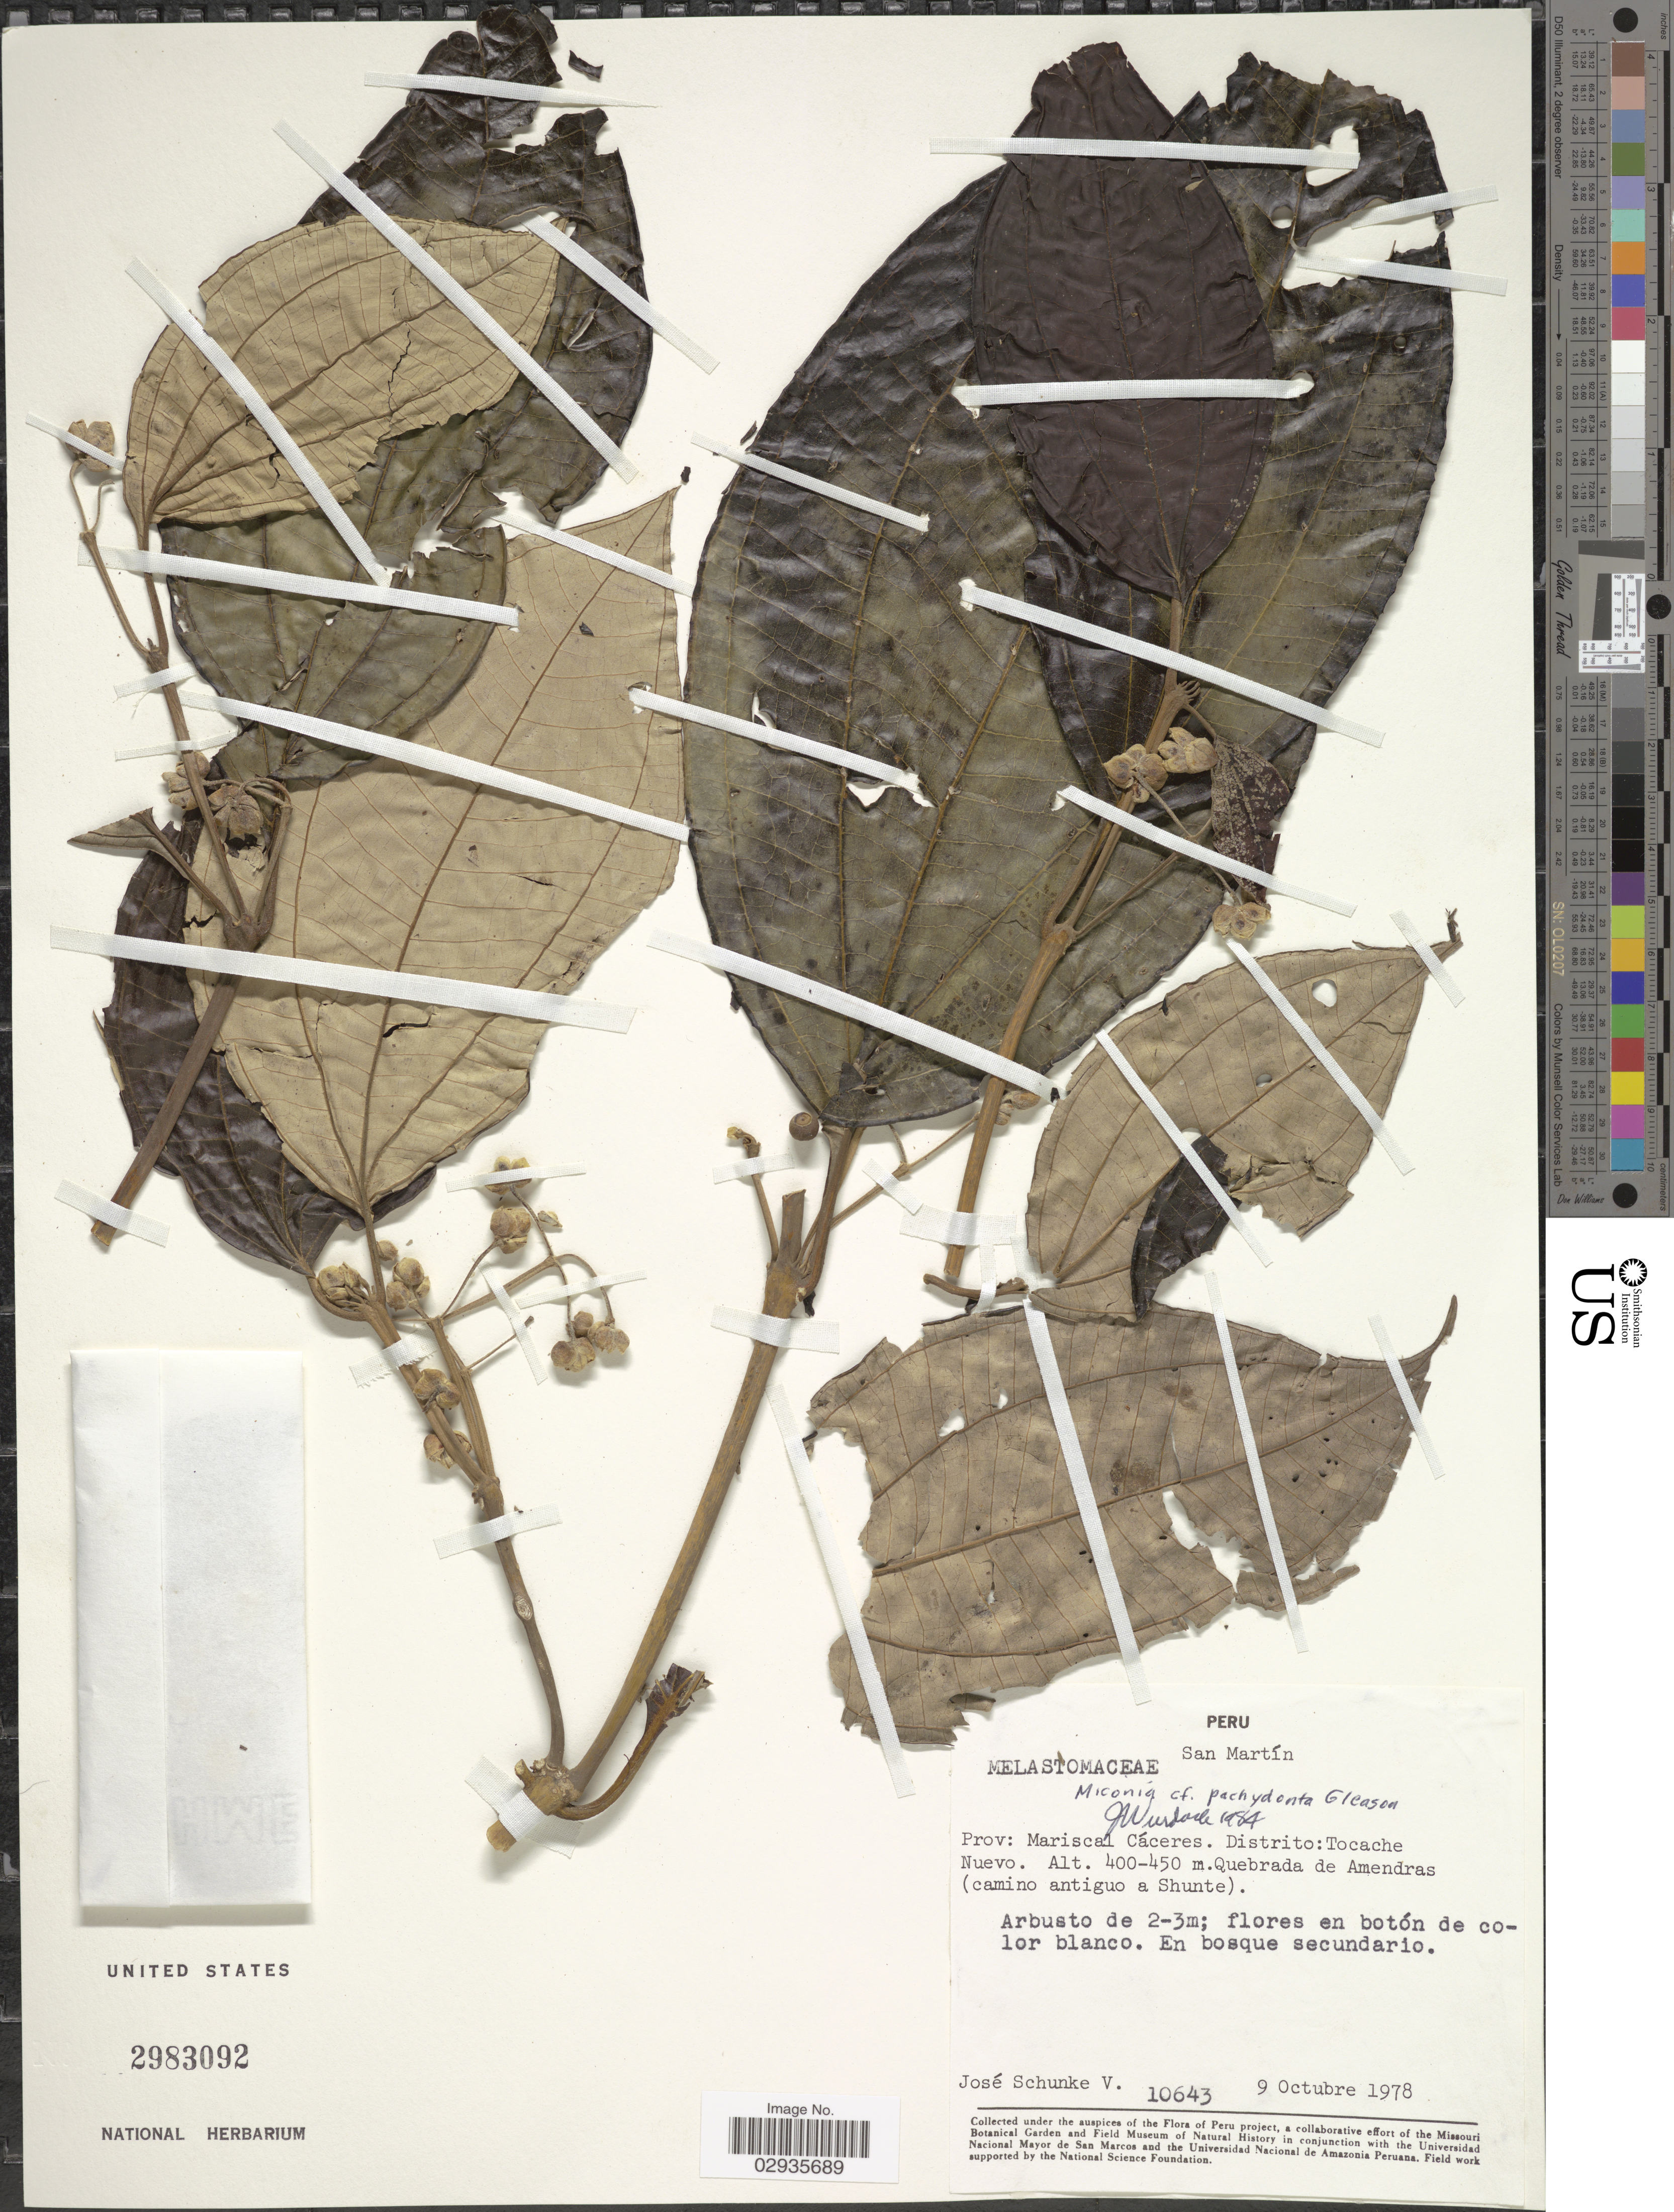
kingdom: Plantae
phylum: Tracheophyta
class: Magnoliopsida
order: Myrtales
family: Melastomataceae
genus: Miconia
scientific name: Miconia acuminata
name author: (Steud.) Naudin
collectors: J. Schunke Vigo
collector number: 10643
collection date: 1978-10-09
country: Peru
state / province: San Martín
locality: Prov: Mariscal Cáceres. Distrito: Tocache Nuevo. Quebrada de Amendras (camino antiguo a Shunte).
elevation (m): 400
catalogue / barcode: US 2983092